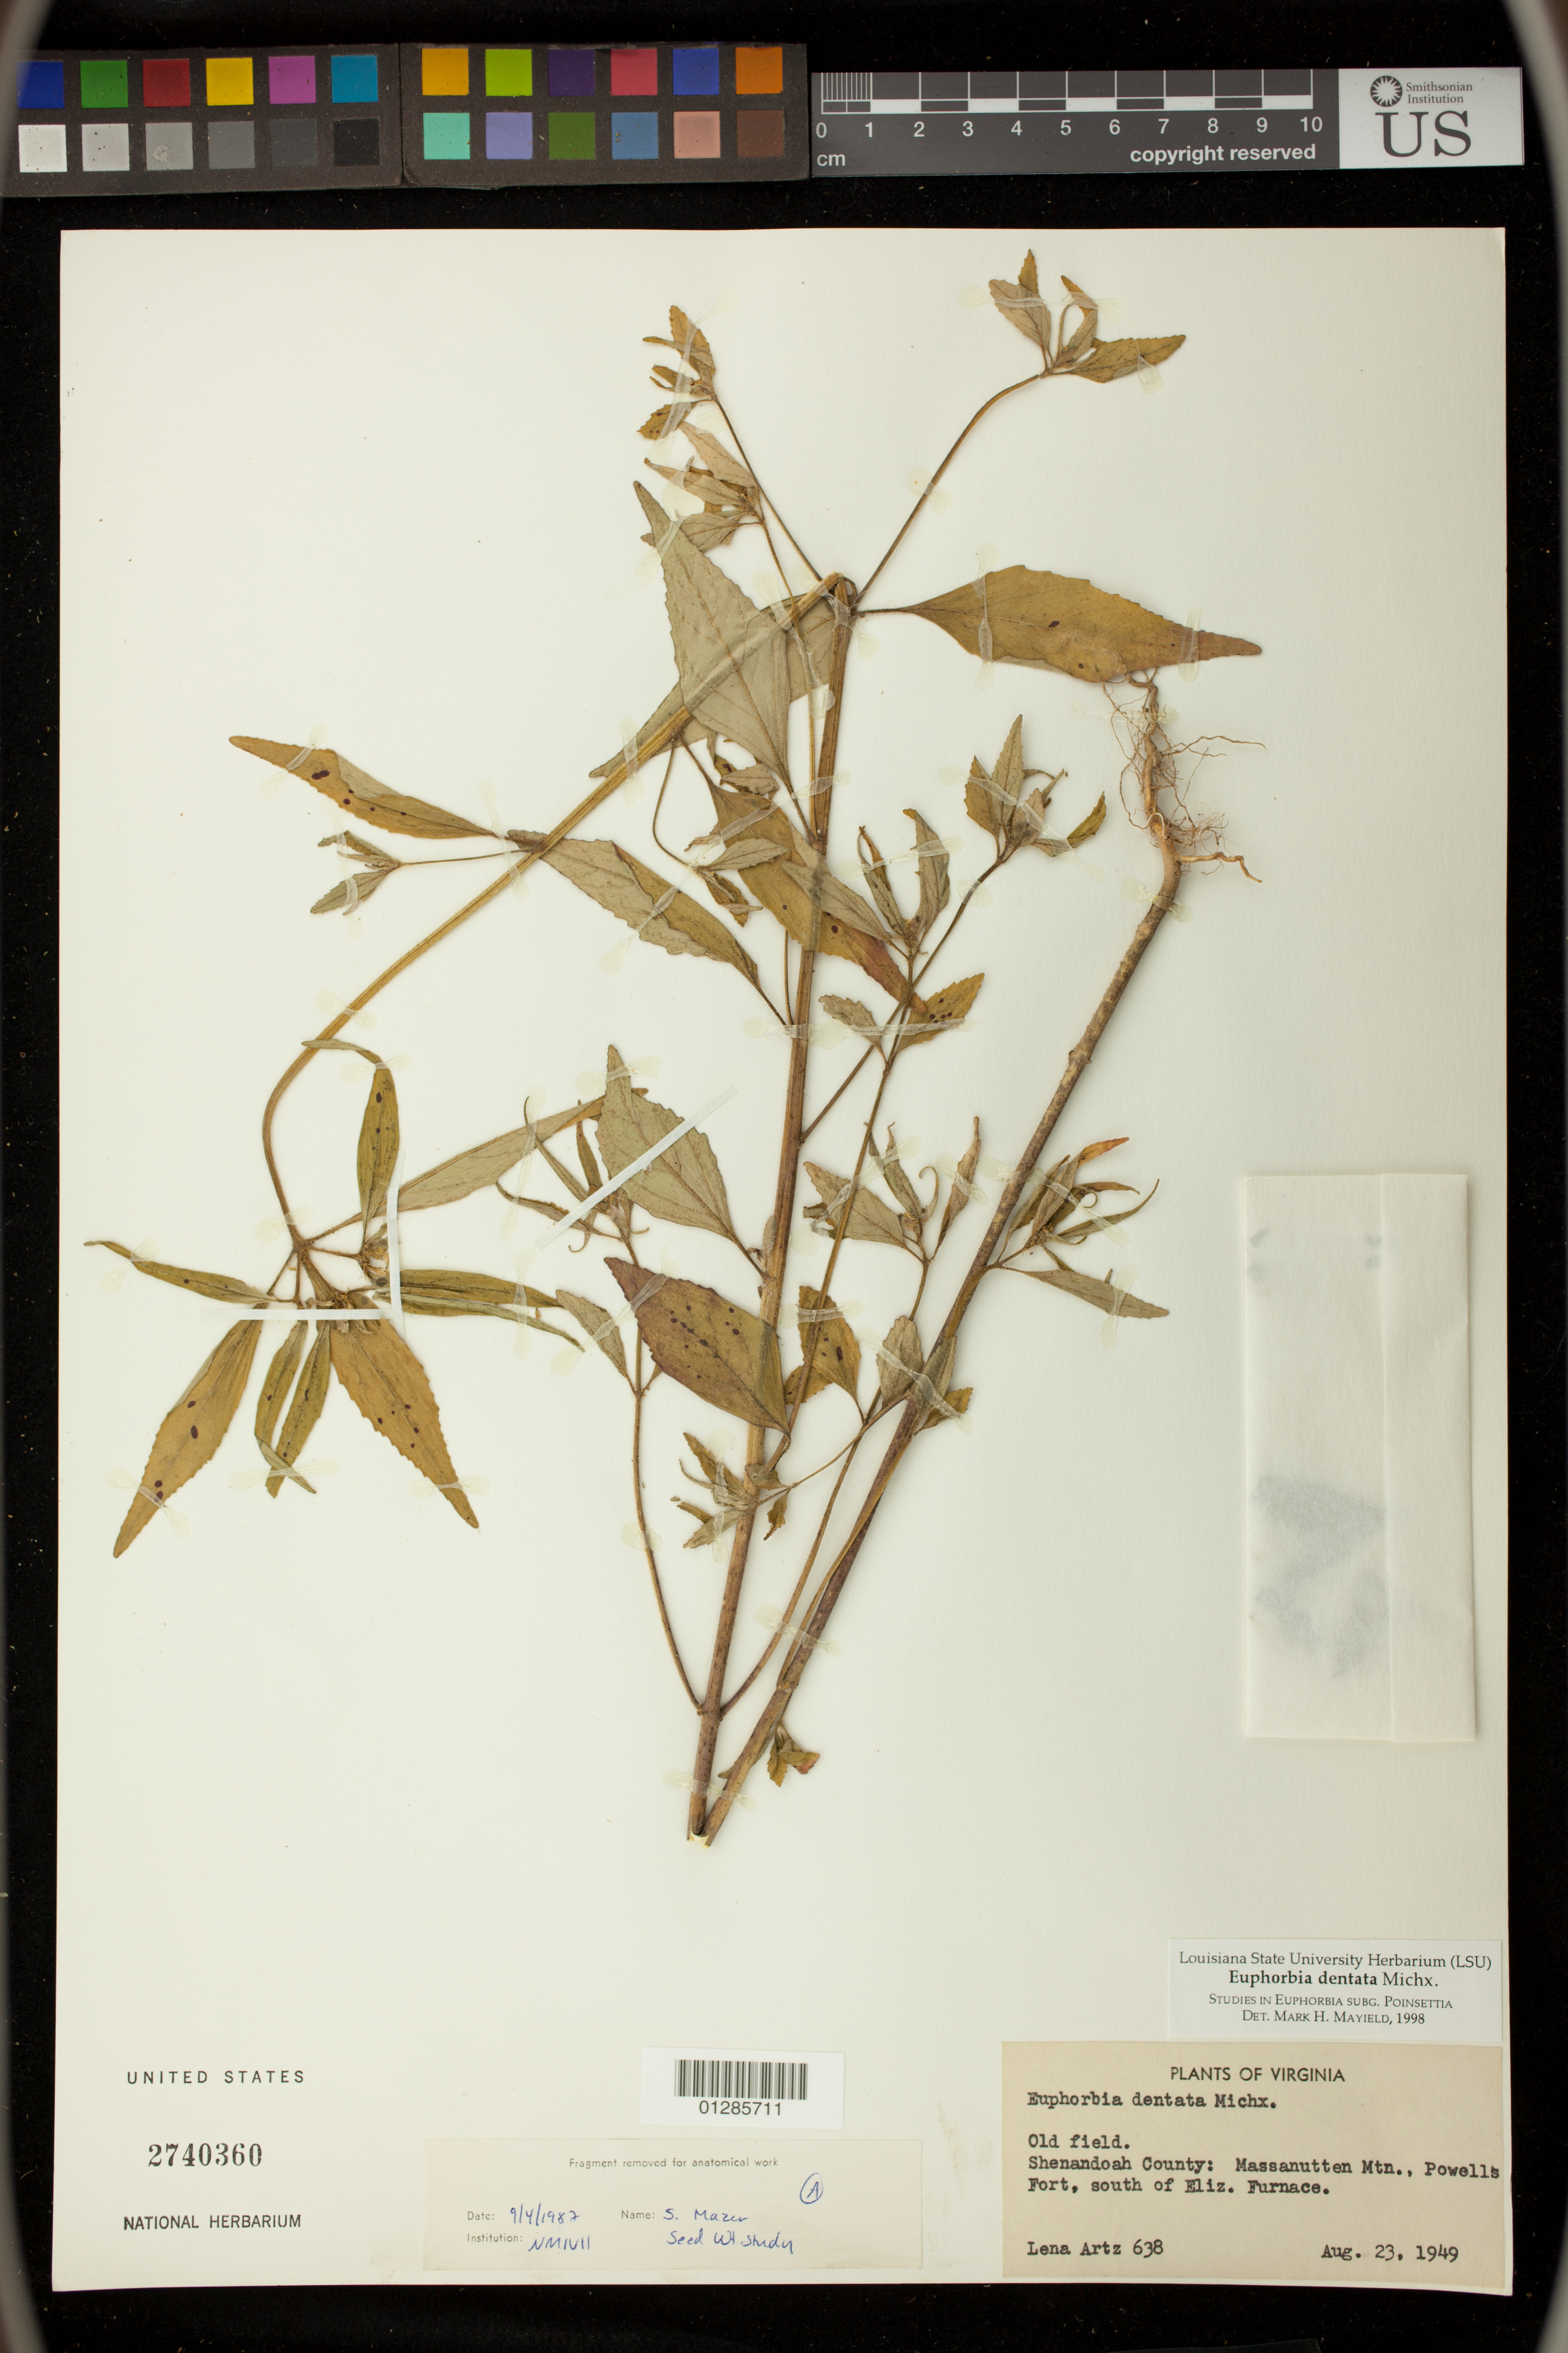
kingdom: Plantae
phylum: Tracheophyta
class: Magnoliopsida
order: Malpighiales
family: Euphorbiaceae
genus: Euphorbia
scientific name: Euphorbia dentata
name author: Michx.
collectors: L. Artz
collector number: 638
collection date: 1949-08-23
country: United States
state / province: Virginia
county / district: Shenandoah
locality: Massanutten Mtn, Powells Fort, south of Eliz. Furnance.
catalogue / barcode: US 2740360